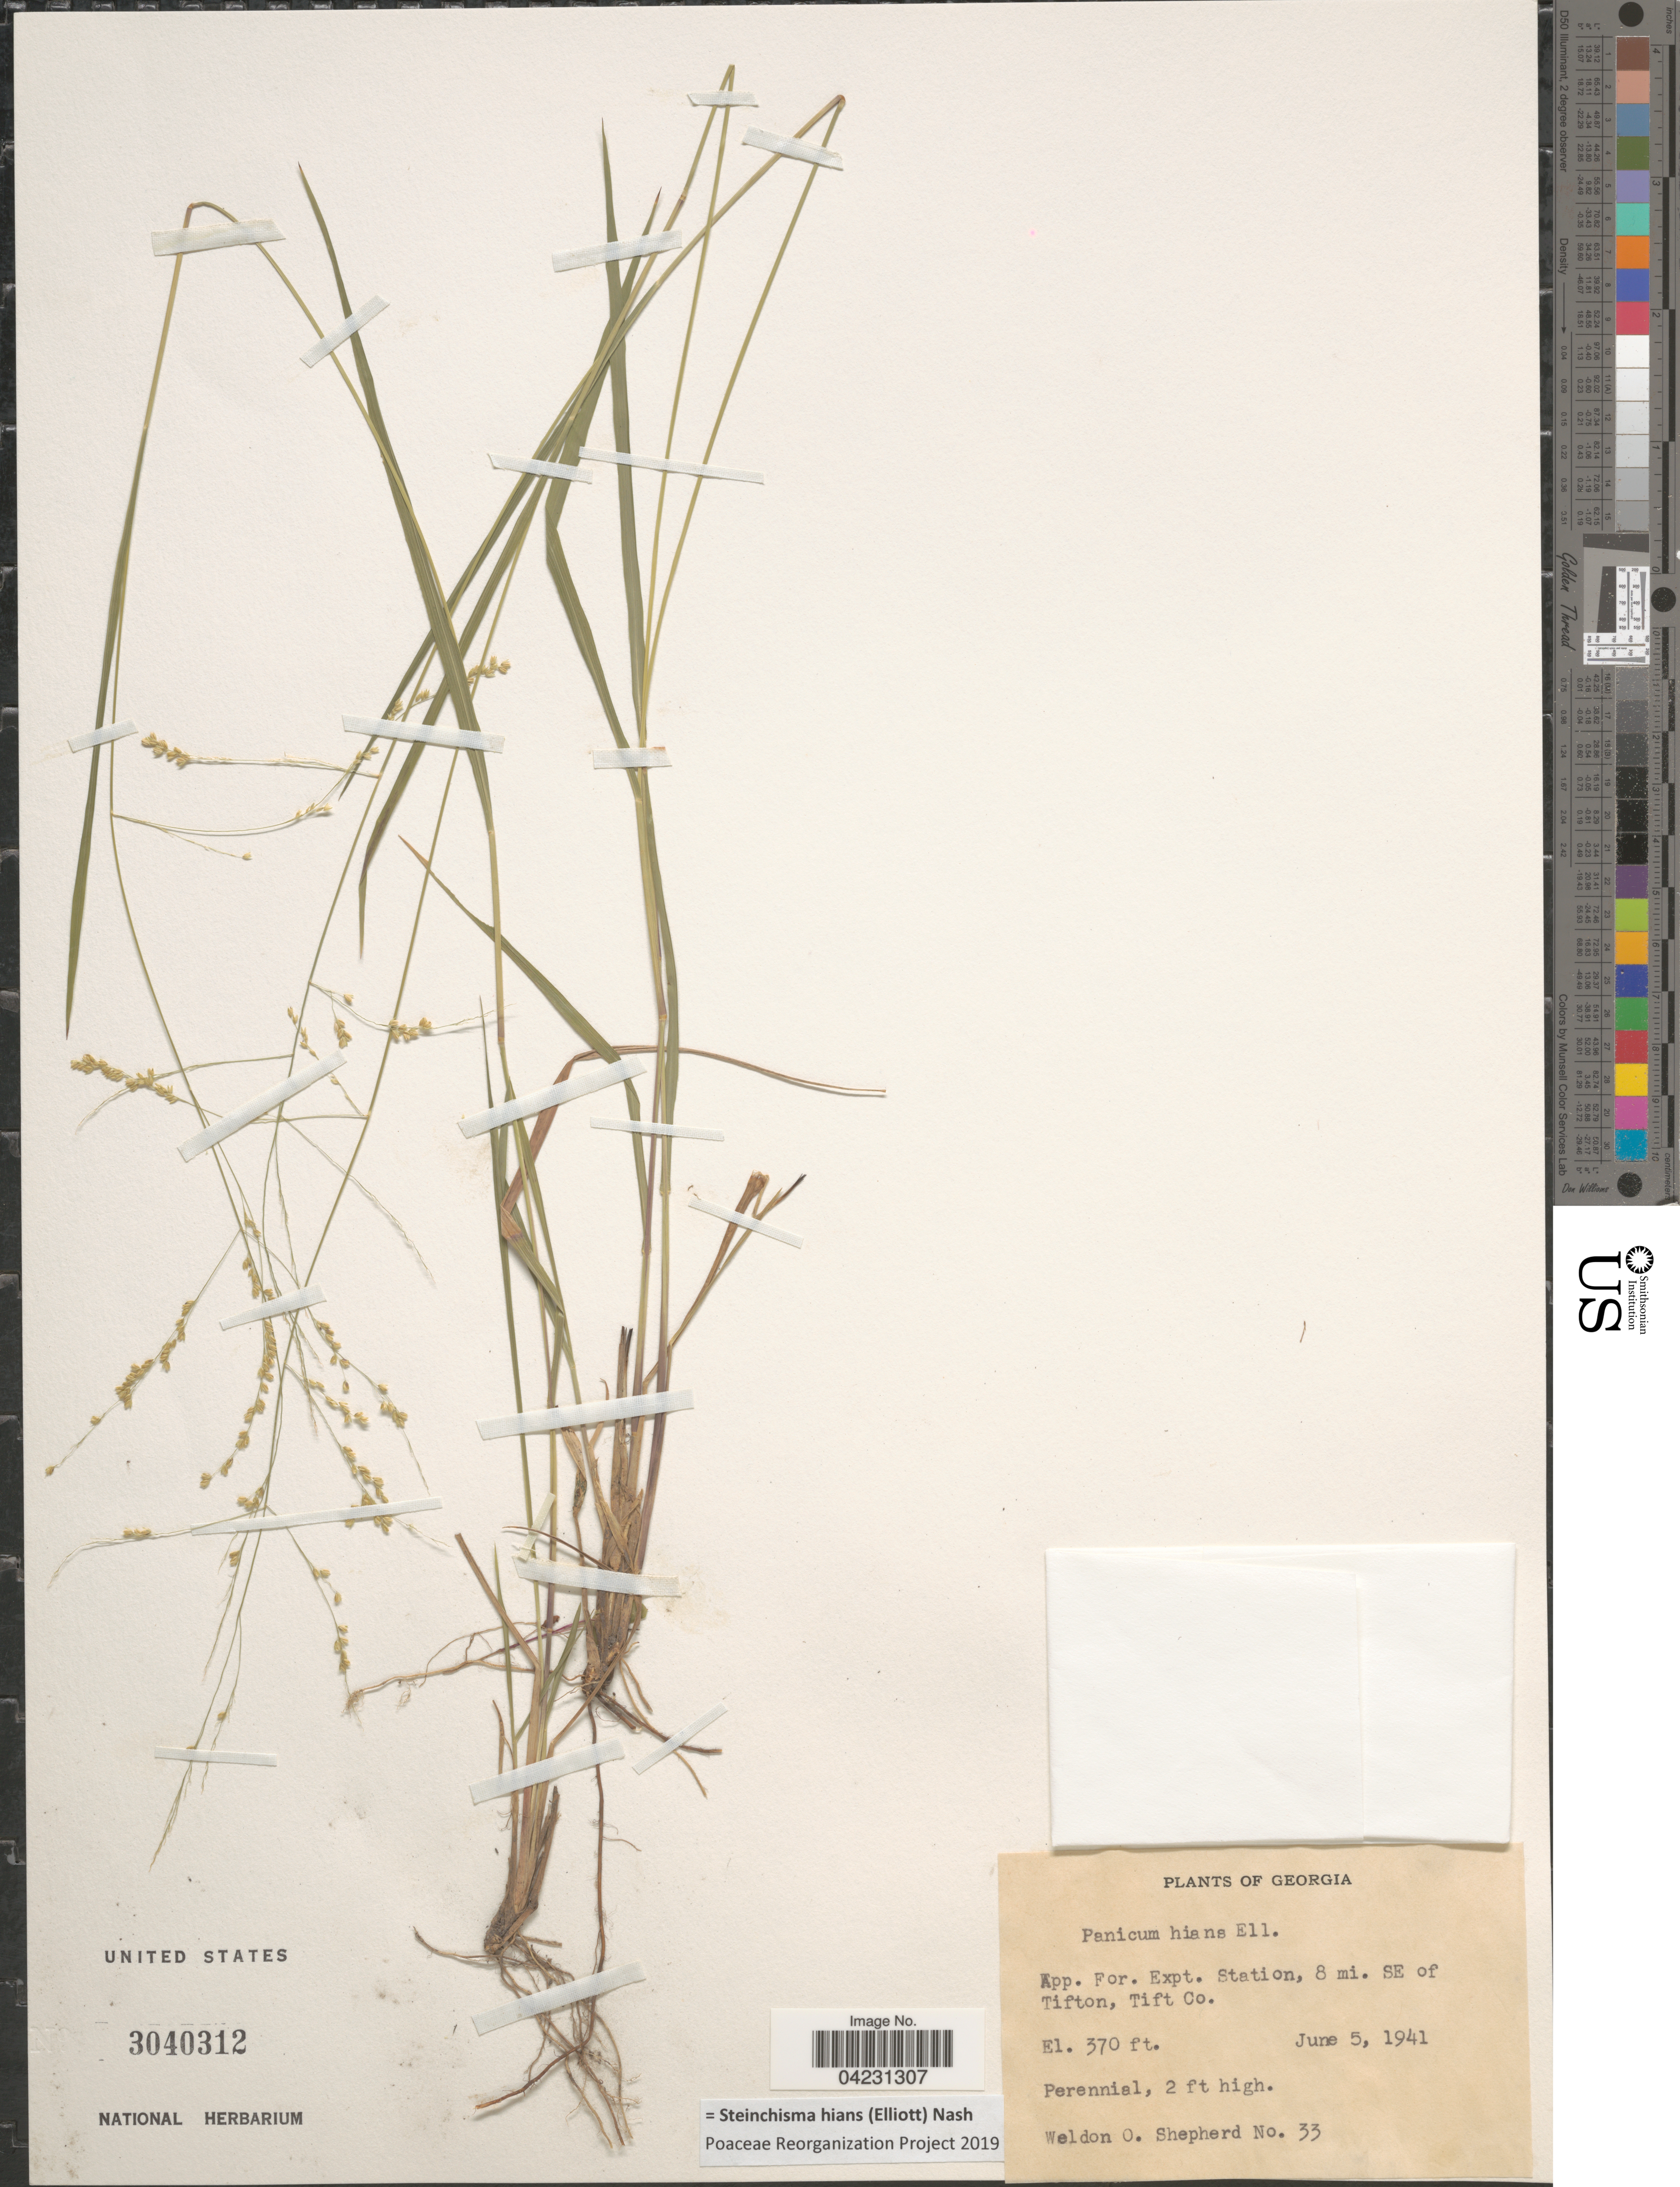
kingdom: Plantae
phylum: Tracheophyta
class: Liliopsida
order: Poales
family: Poaceae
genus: Steinchisma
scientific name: Steinchisma hians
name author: (Elliott) Nash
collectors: W. Shepherd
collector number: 33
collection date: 1941-06-05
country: United States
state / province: Georgia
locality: App. For. Expt. Station, 8 mi. SE of Tifton, Tift Co.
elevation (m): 113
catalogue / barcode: US 3040312